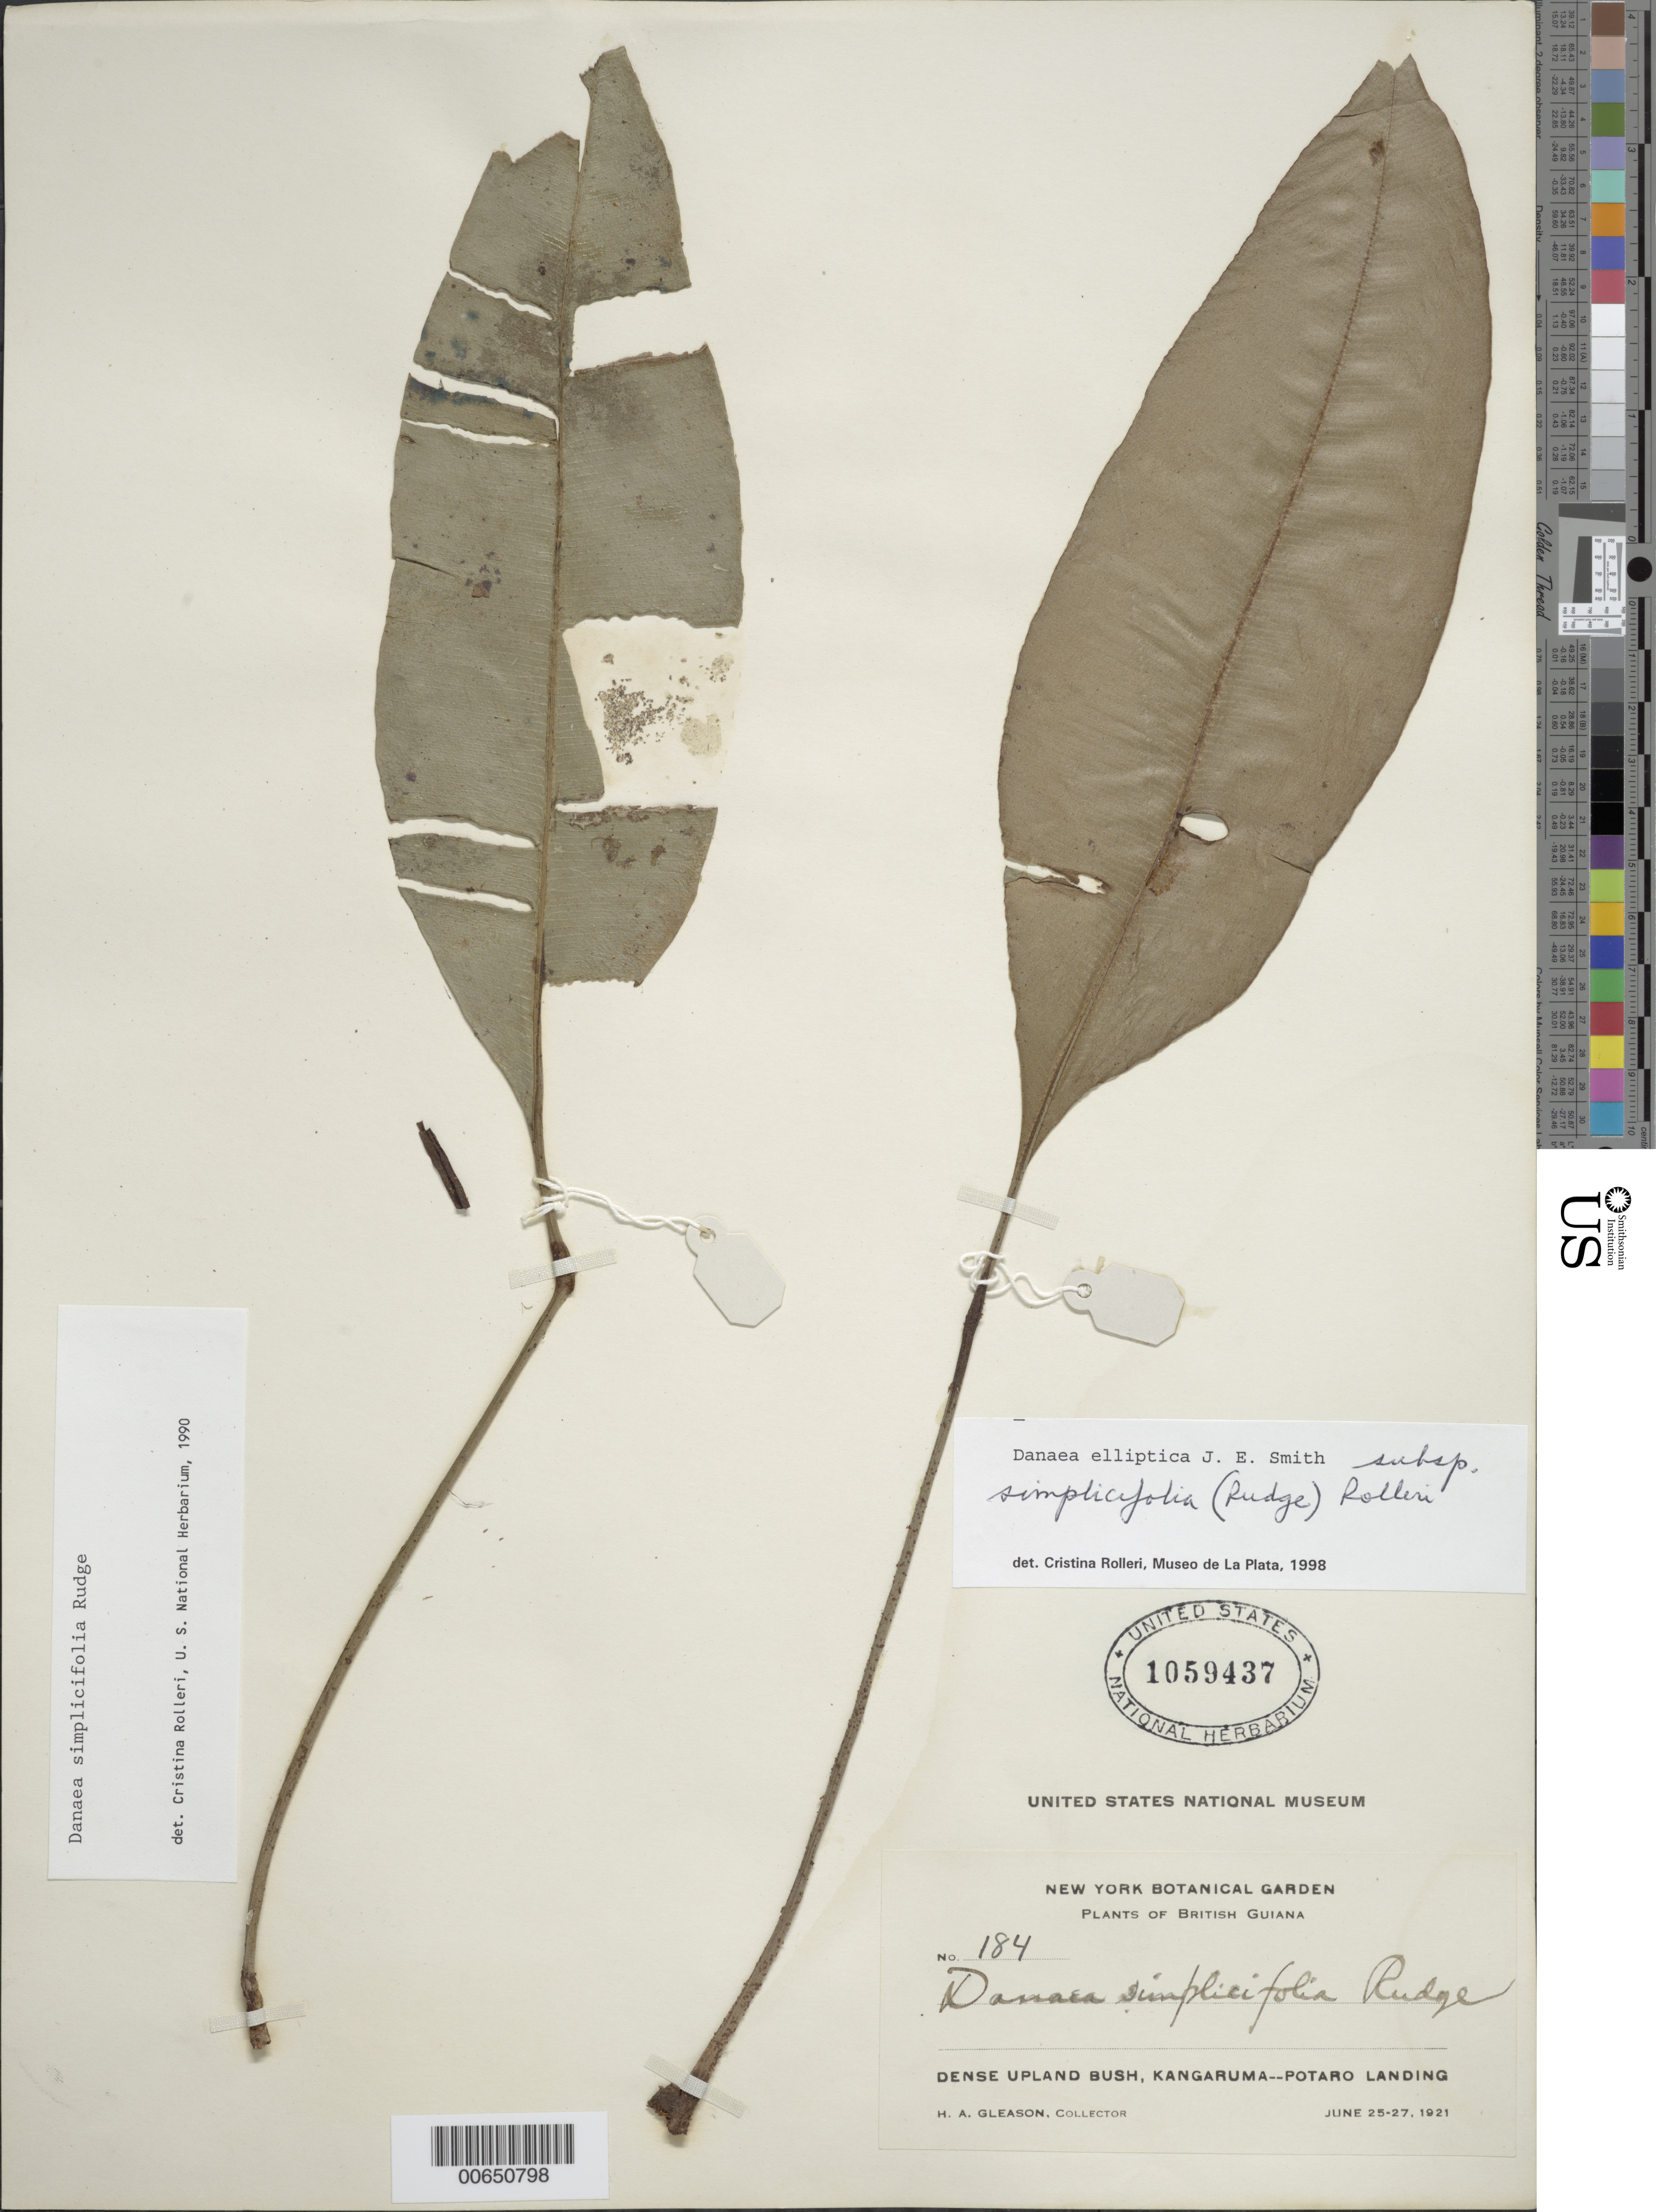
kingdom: Plantae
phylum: Tracheophyta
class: Polypodiopsida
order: Marattiales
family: Marattiaceae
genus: Danaea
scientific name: Danaea elliptica subsp. simplicifolia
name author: (Rudge) Rolleri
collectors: H. A. Gleason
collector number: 184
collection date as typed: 25-Jun-21 to 27-Jun-21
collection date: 1921-06-25/1921-06-27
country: Guyana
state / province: Potaro-Siparuni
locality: Kangaruma, Potaro Landing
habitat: Dense upland bush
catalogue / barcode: US 1059437